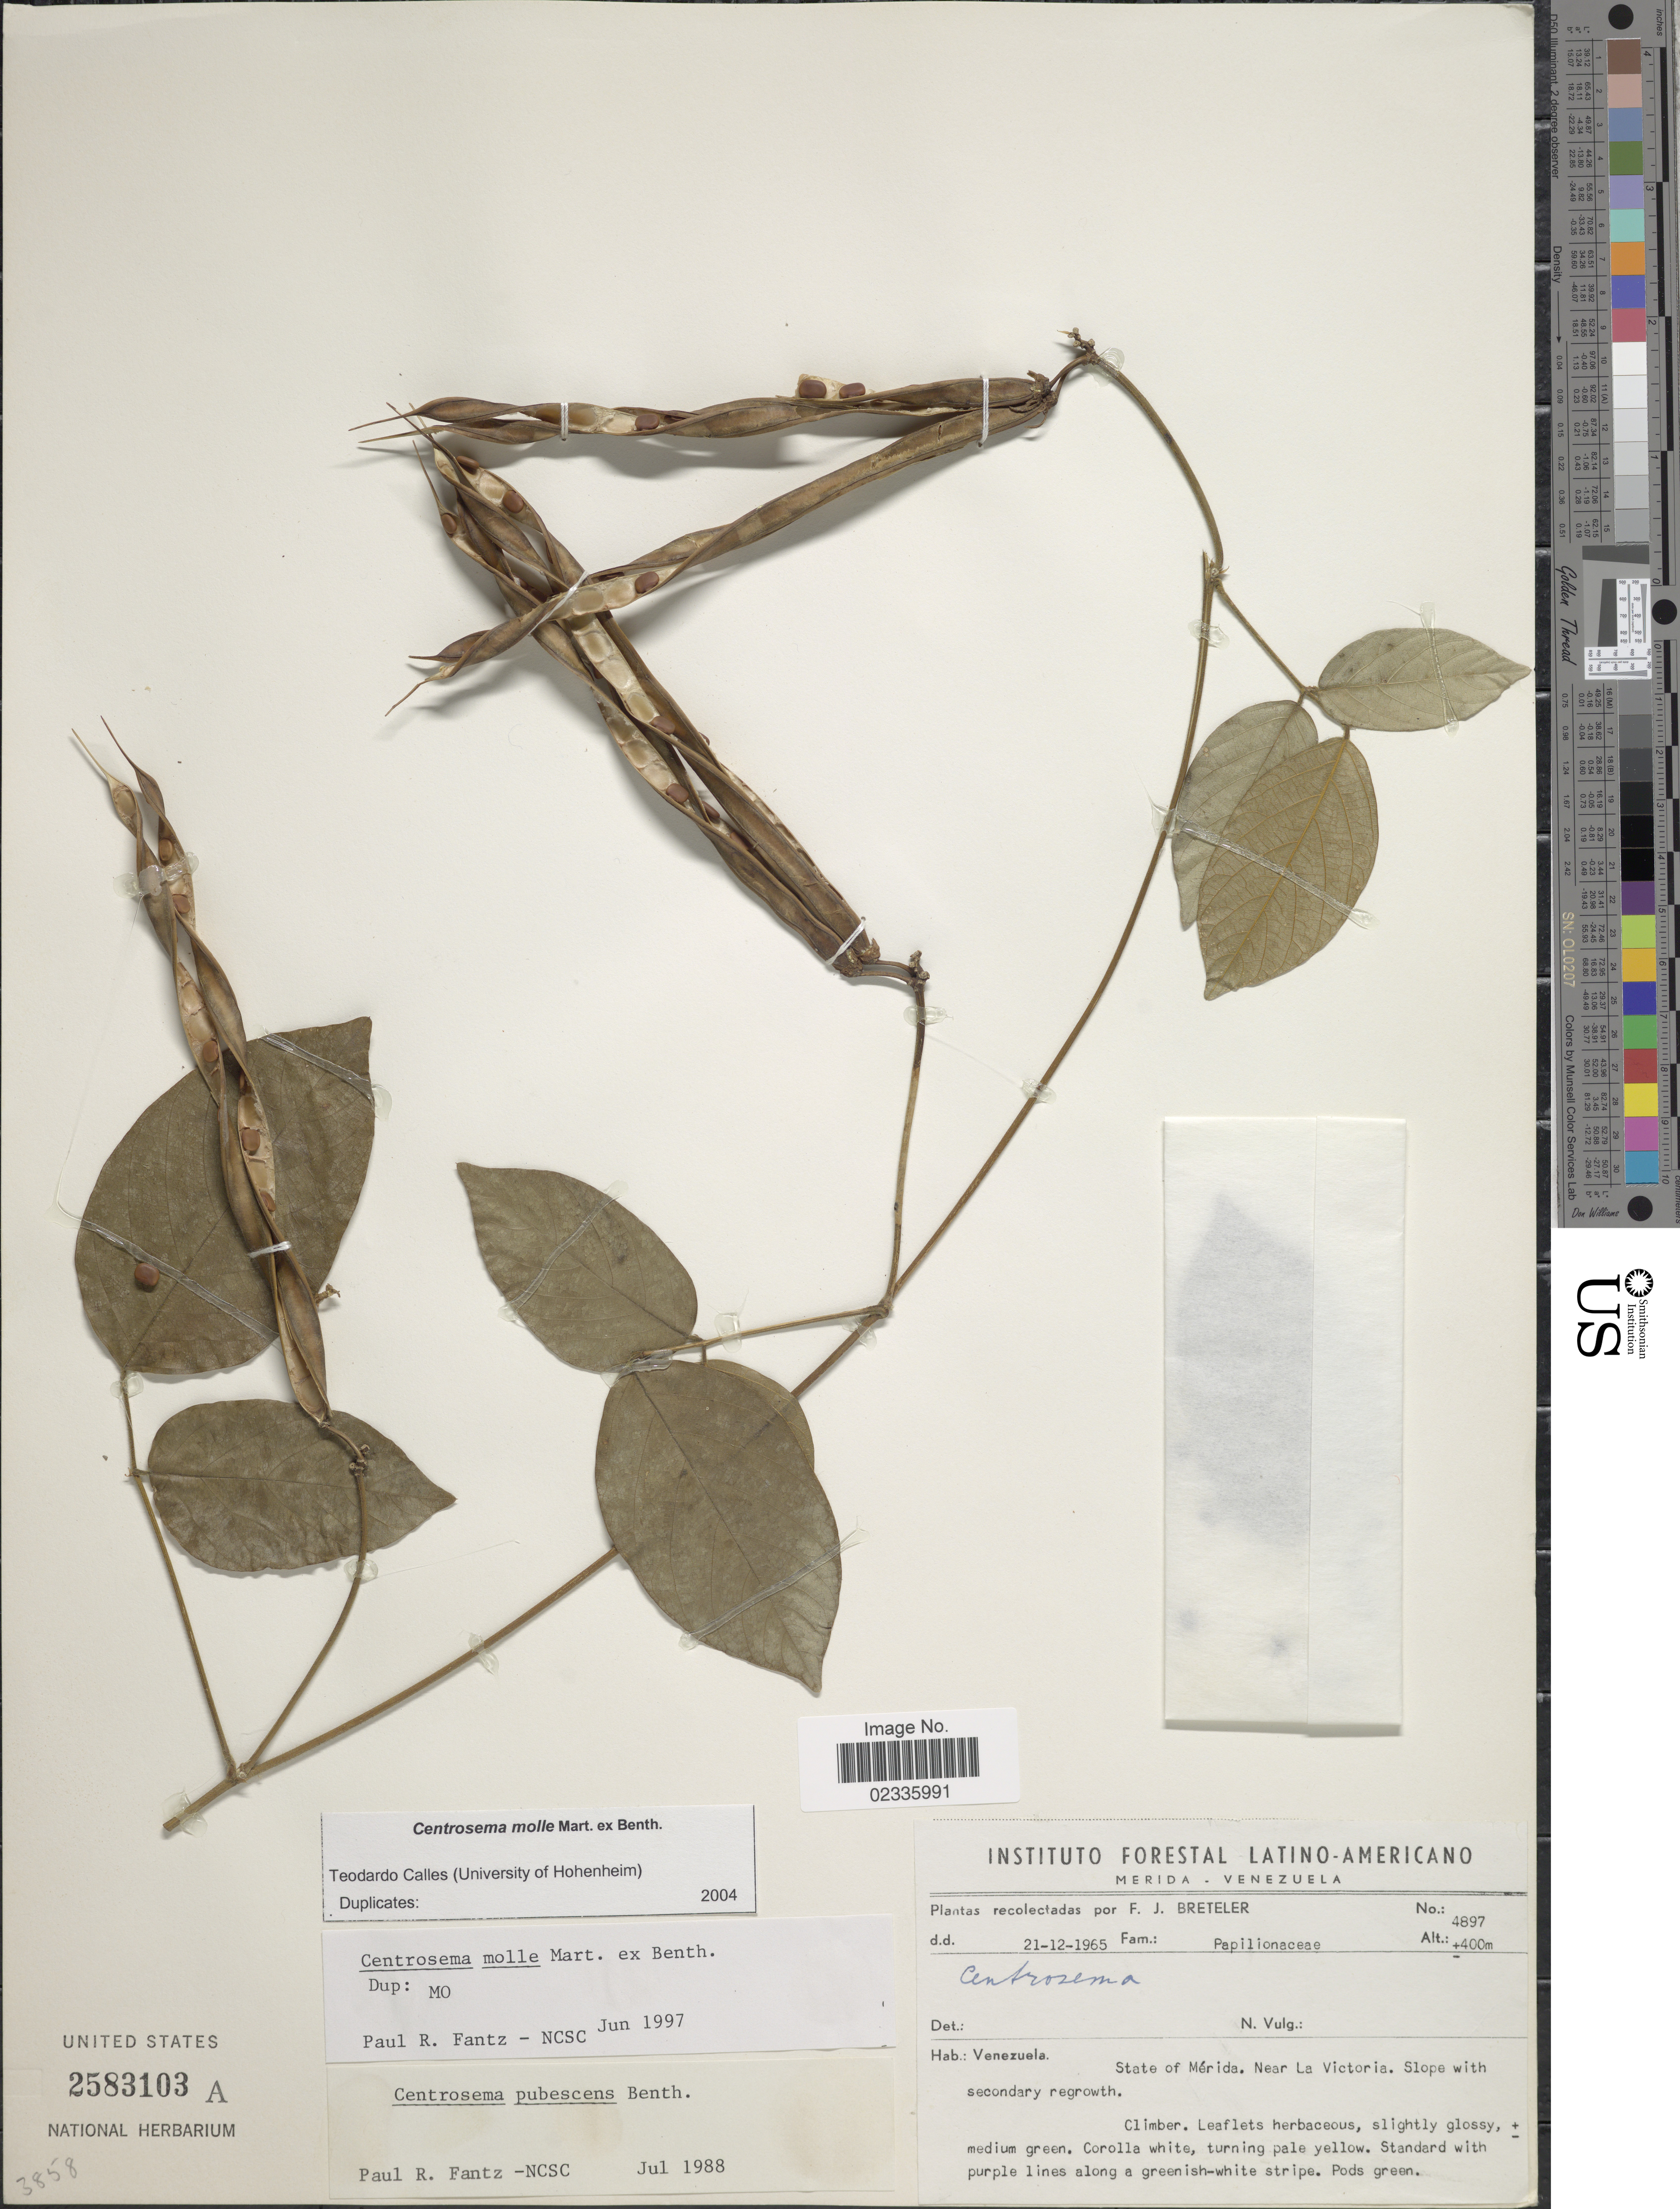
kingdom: Plantae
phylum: Tracheophyta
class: Magnoliopsida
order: Fabales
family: Fabaceae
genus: Centrosema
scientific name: Centrosema molle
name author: Mart. ex Benth.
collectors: F. J. Breteler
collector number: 4897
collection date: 1965-12-21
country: Venezuela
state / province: Mérida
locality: Near La Victoria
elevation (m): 400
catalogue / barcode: US 2583103A